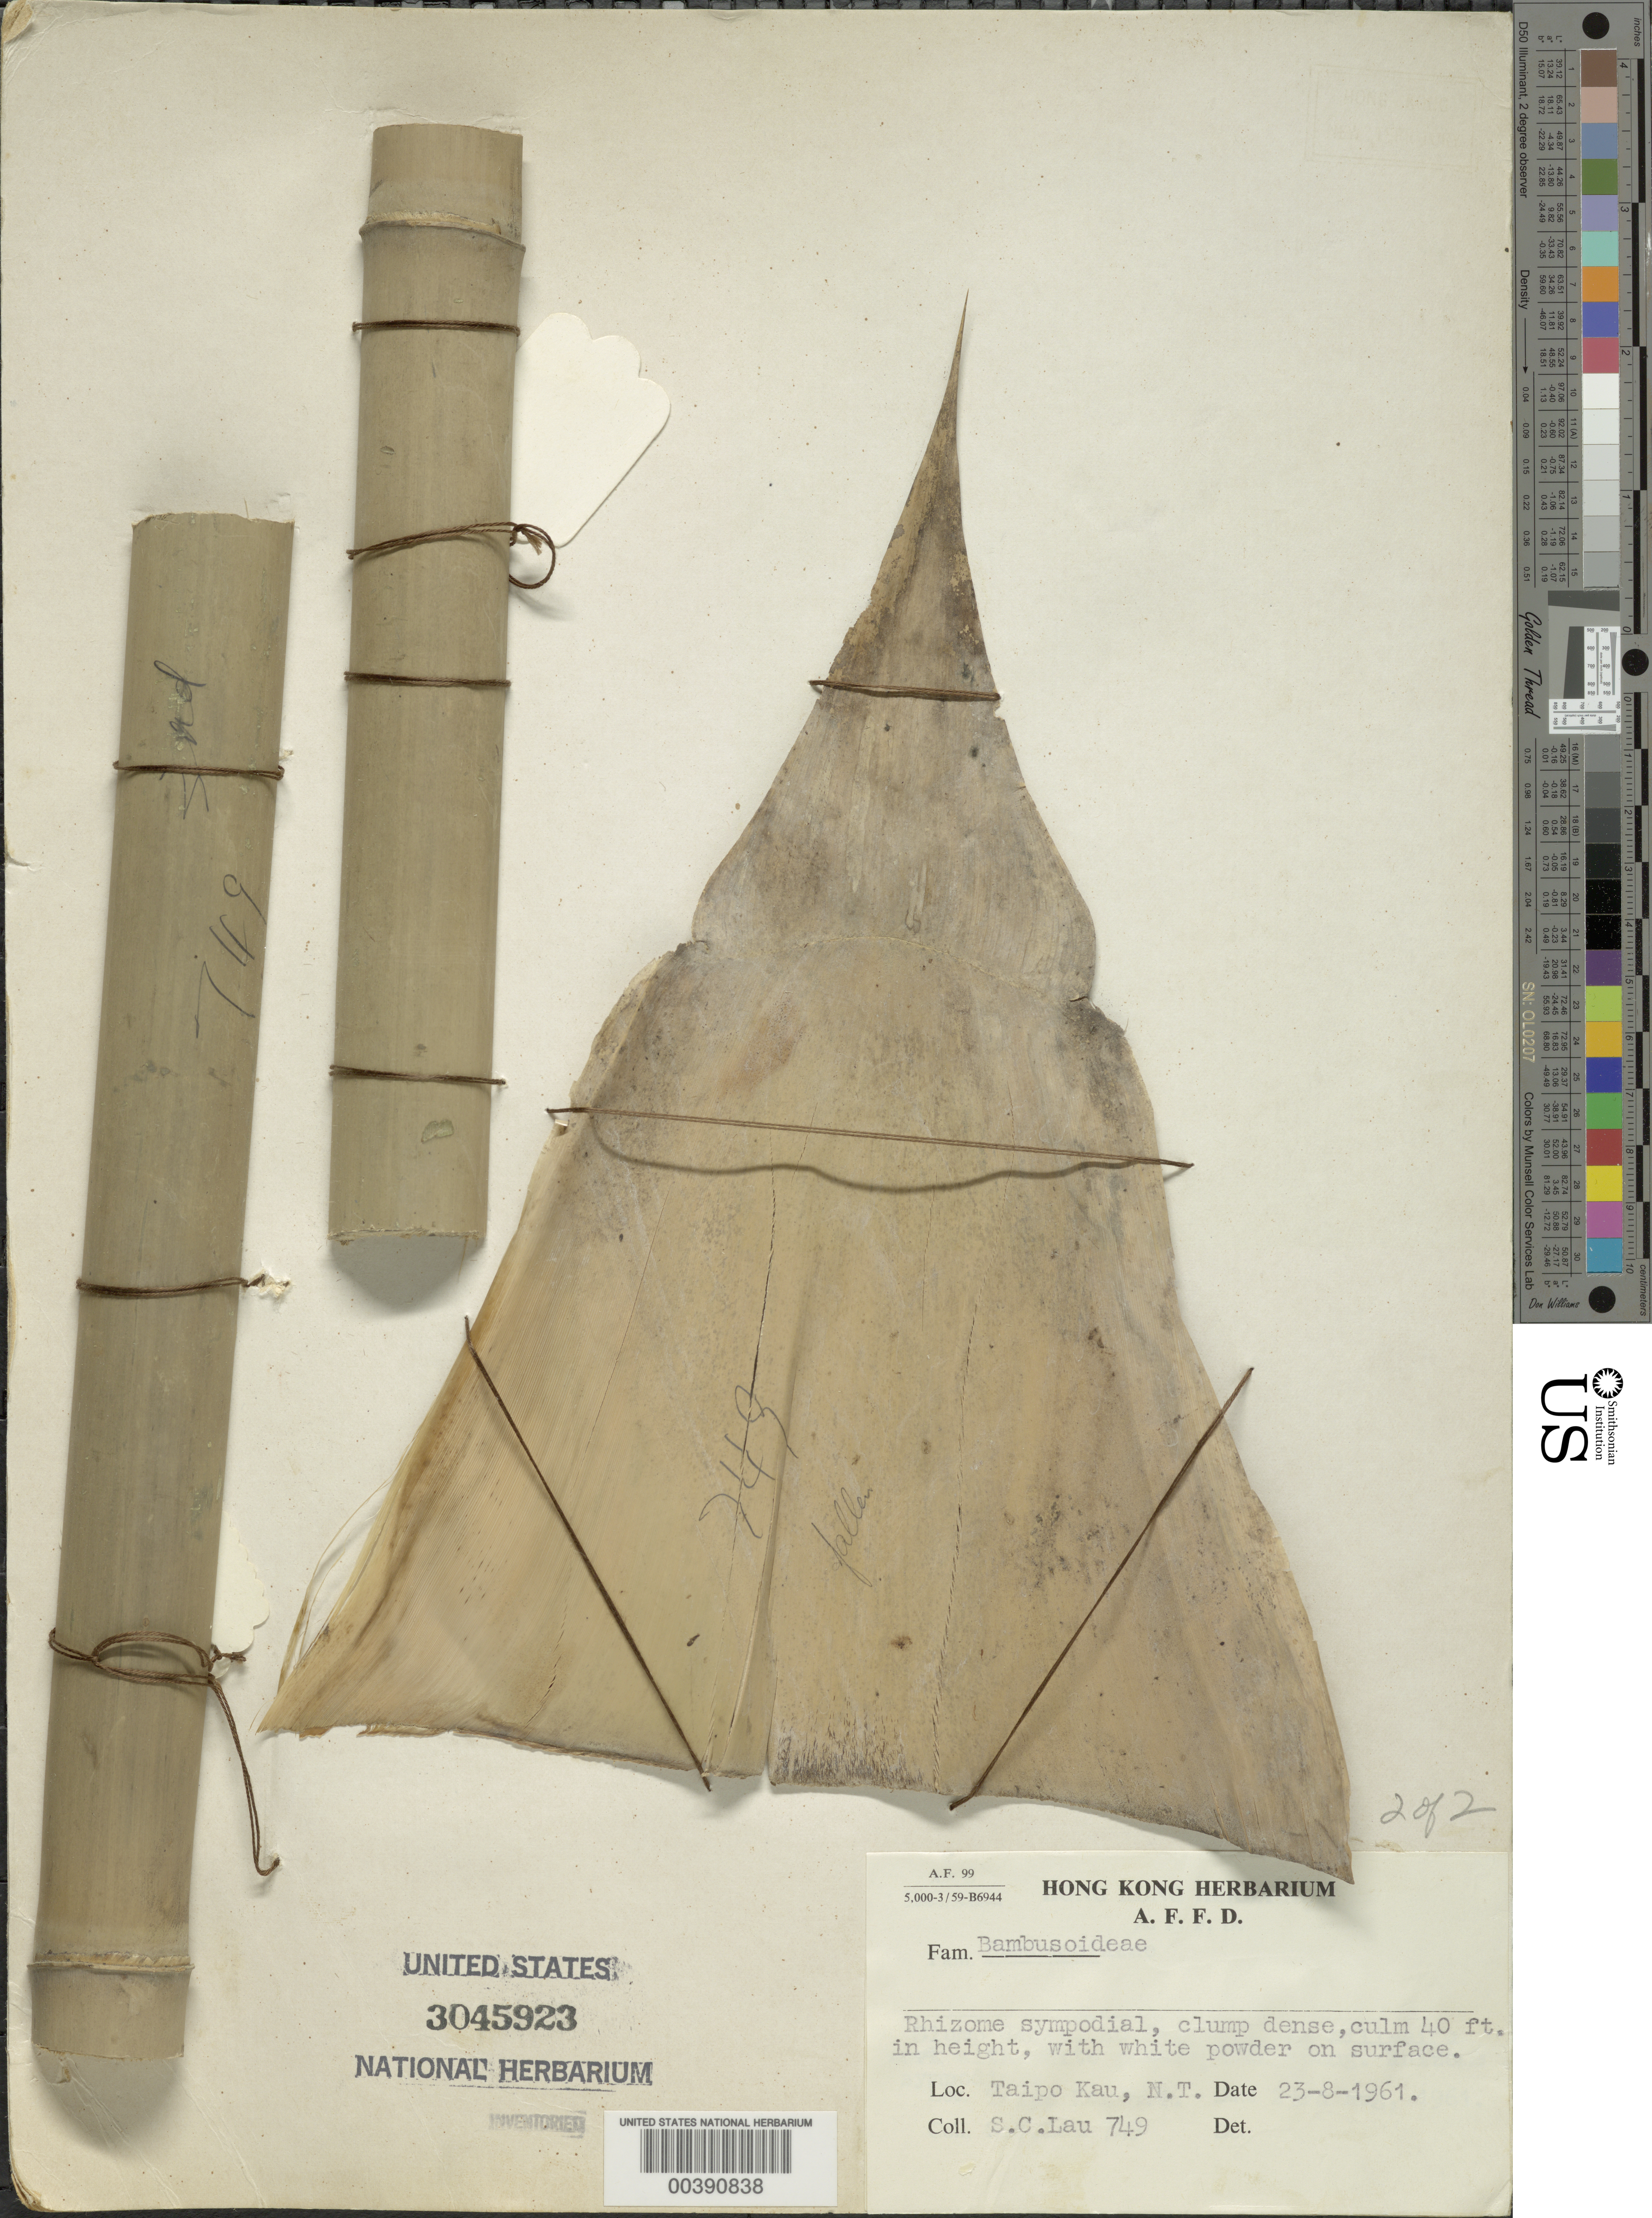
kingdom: Plantae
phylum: Tracheophyta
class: Liliopsida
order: Poales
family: Poaceae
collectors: S. C. Lau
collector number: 749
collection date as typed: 23 Aug 1961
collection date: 1961-08-23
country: China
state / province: Hong Kong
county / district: New Territories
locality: Taipo kau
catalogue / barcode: US 3045923